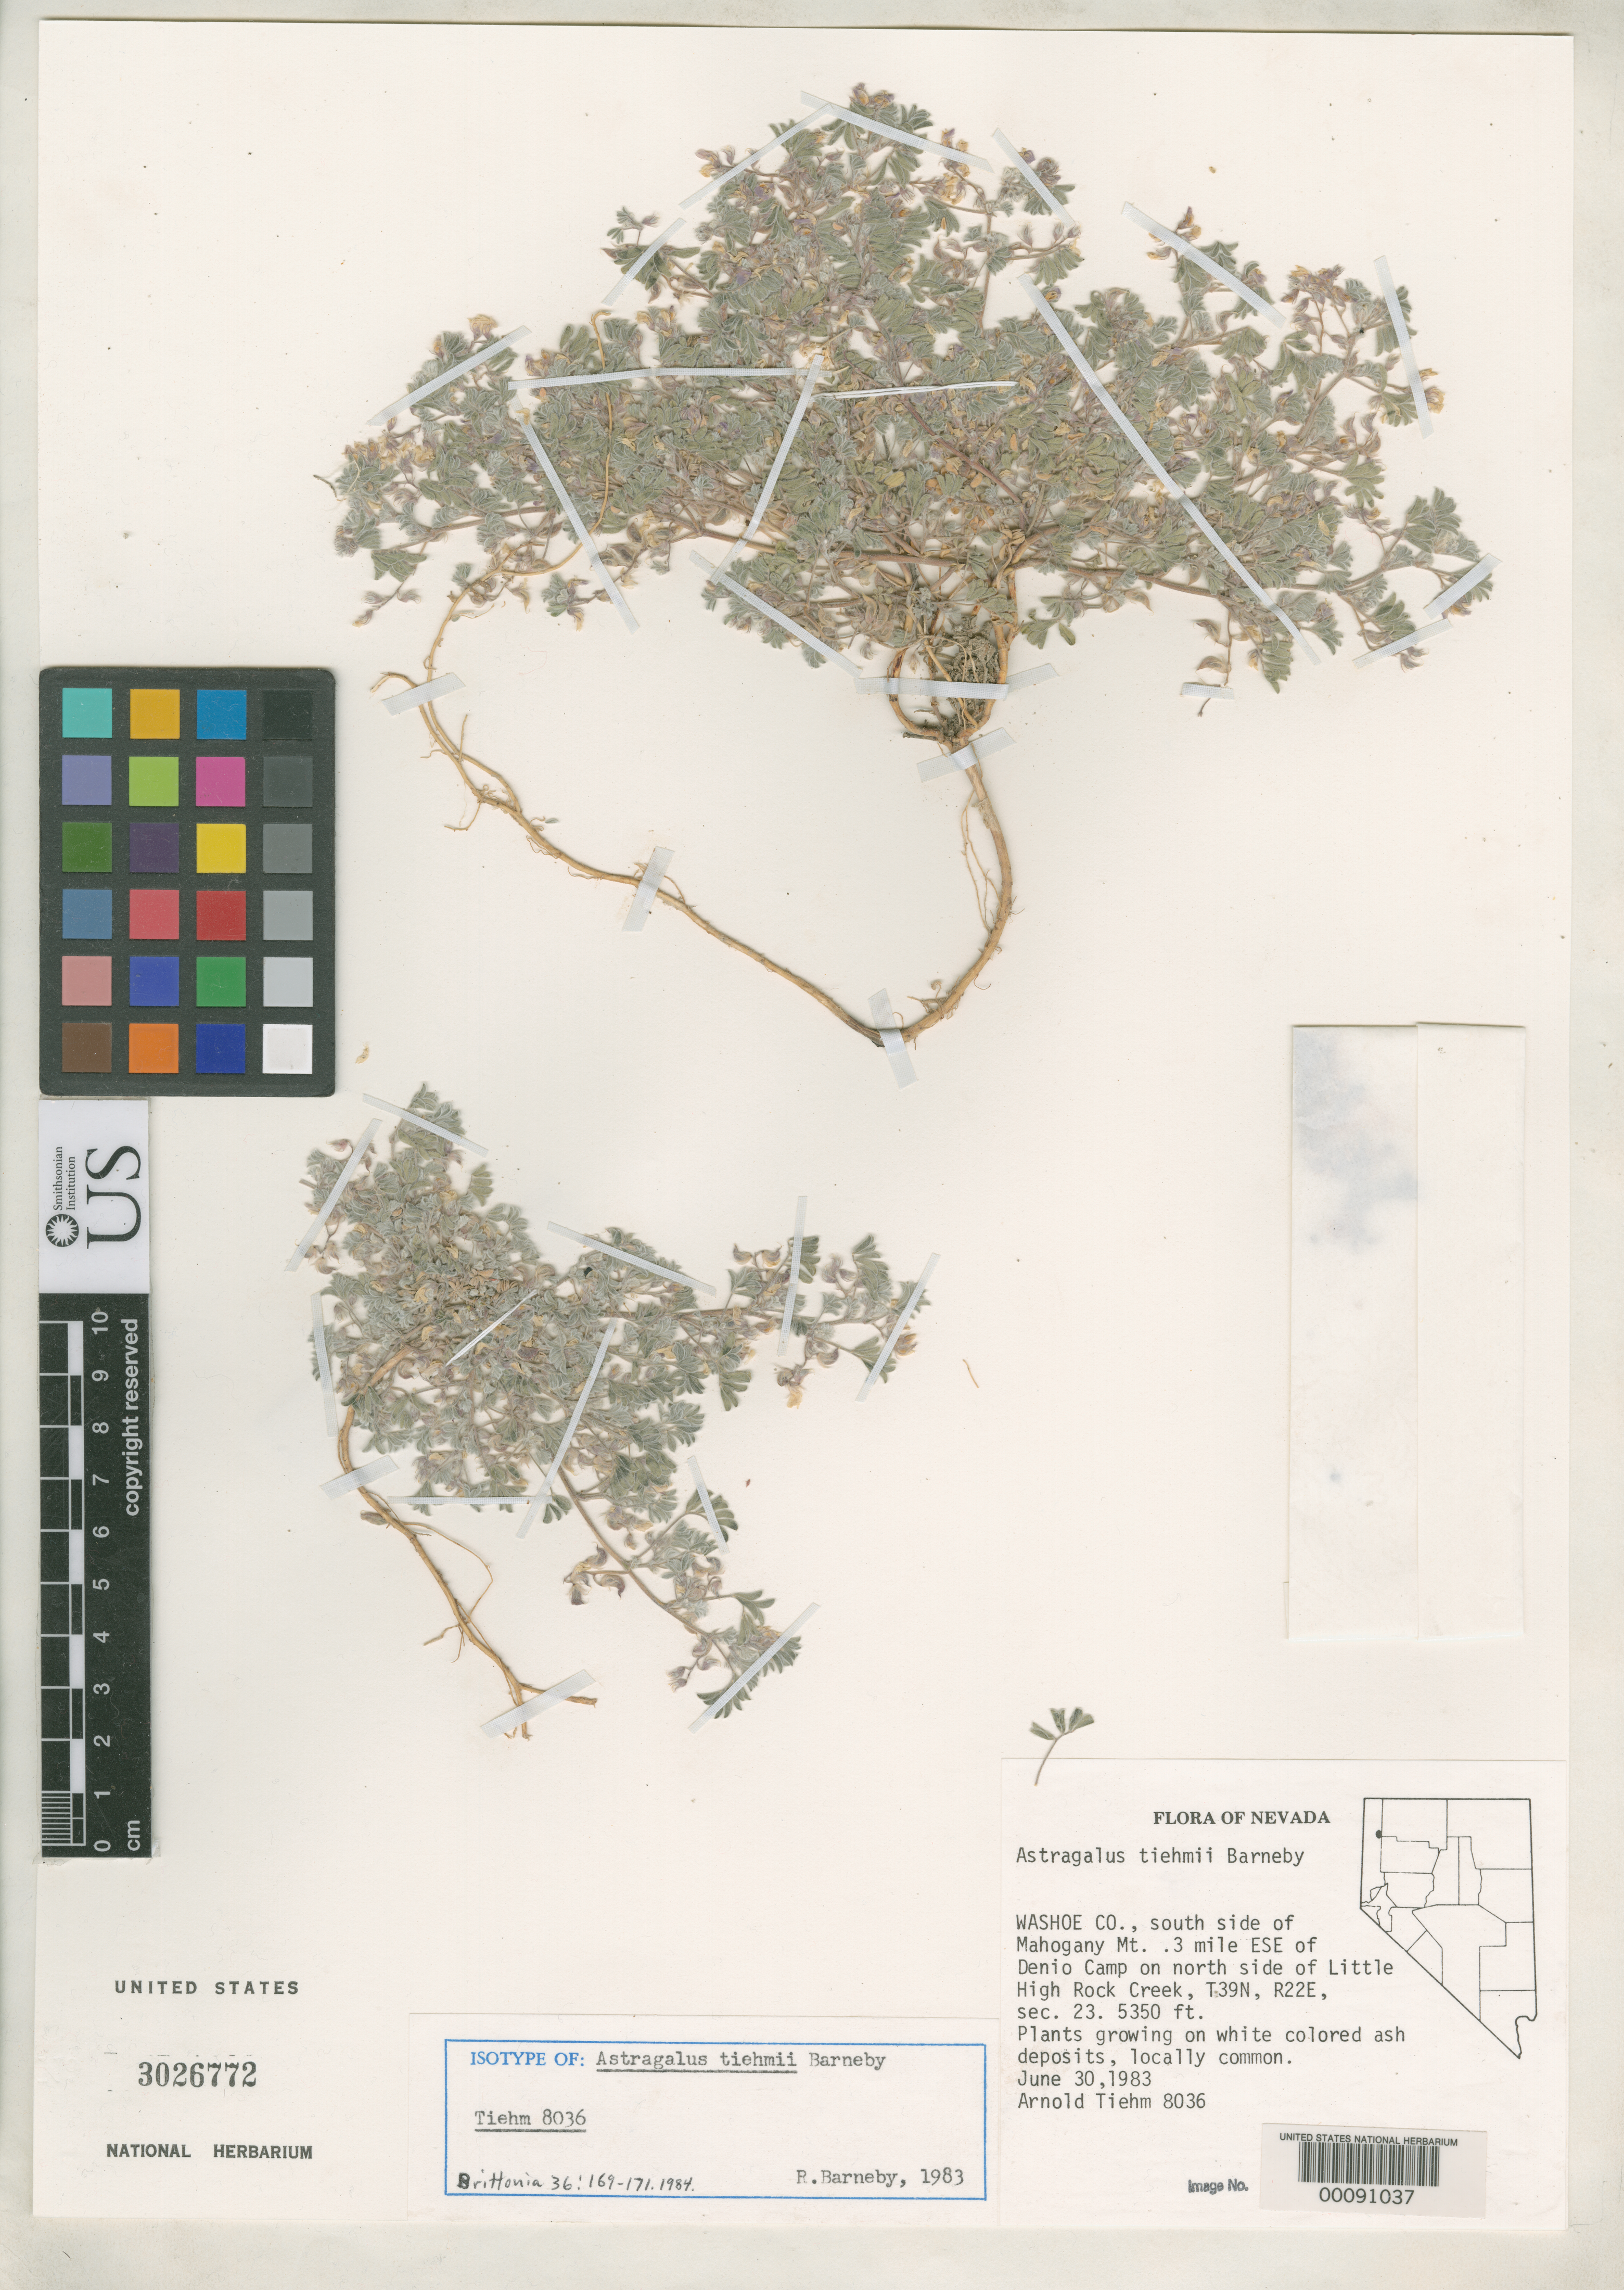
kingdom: Plantae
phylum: Tracheophyta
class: Magnoliopsida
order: Fabales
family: Fabaceae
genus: Astragalus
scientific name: Astragalus tiehmii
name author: Barneby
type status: Isotype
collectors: A. Tiehm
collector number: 8036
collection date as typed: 30 Jun 1983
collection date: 1983-06-30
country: United States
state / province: Nevada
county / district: Washoe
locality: S side Mahogany Mt., .3 mi ESE of Denio Camp on N side of Little High Rock Creek; alt. 5350 ft.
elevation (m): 1631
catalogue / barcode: US 3026772